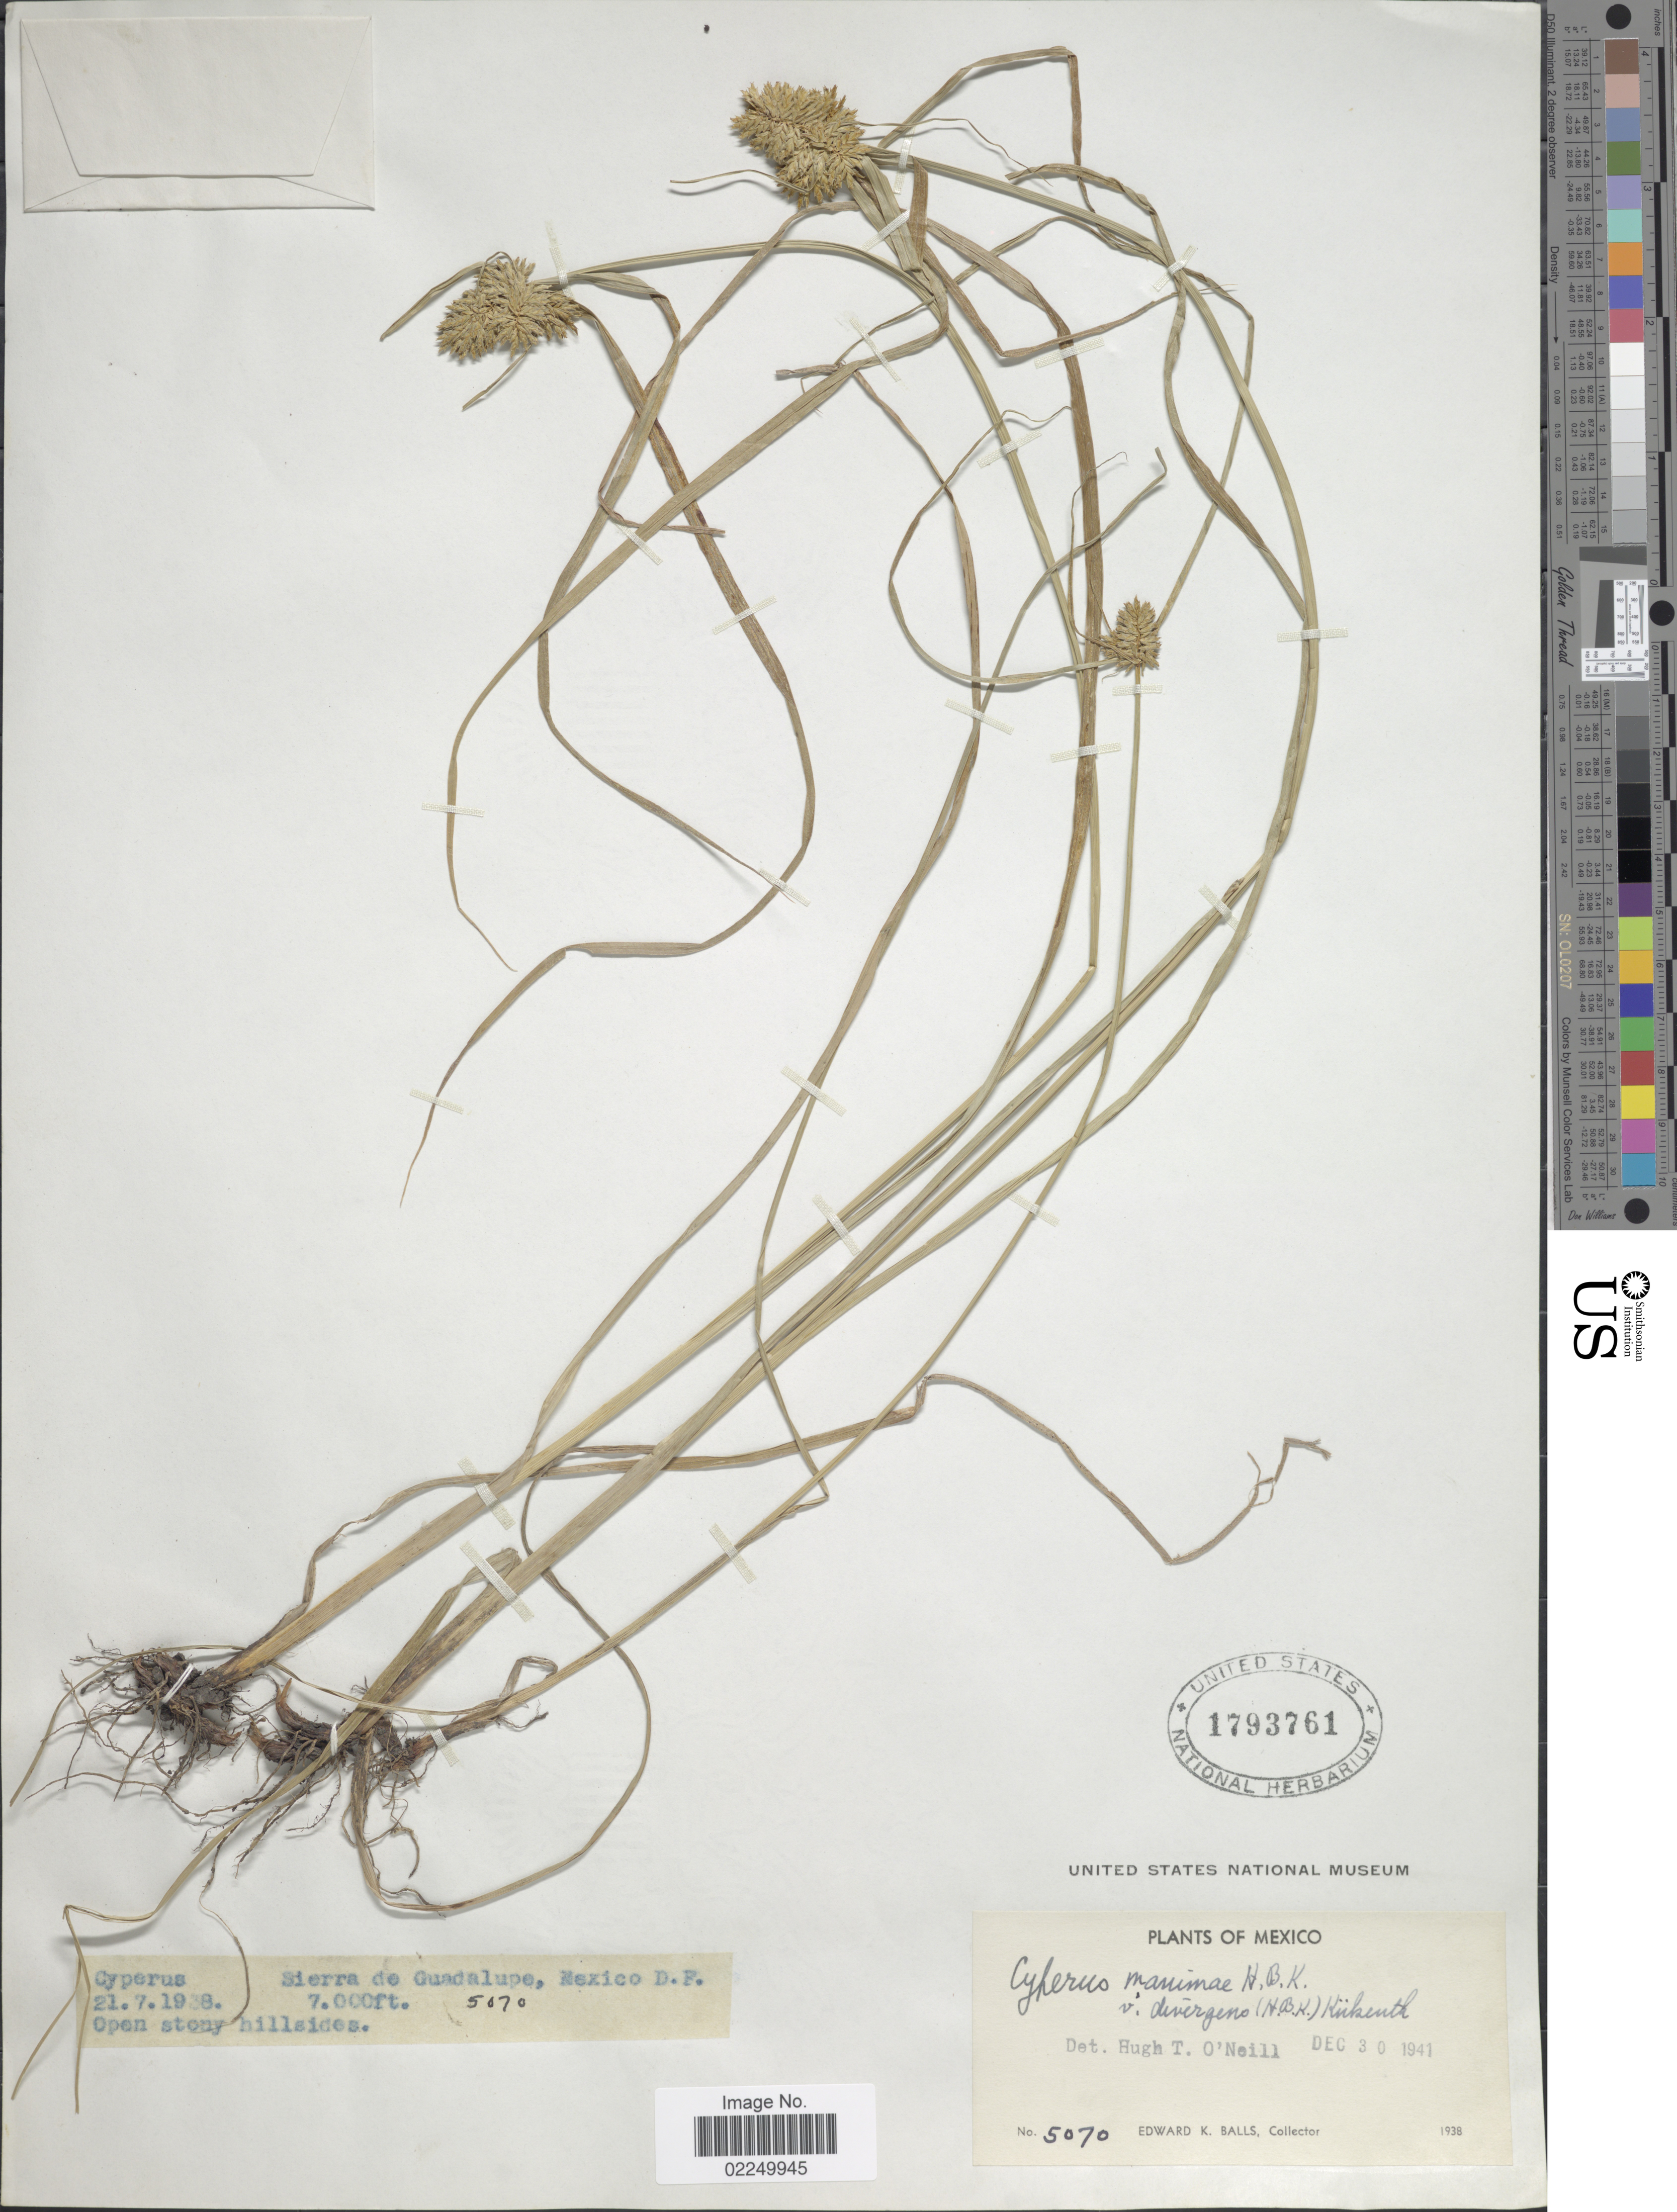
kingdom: Plantae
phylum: Tracheophyta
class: Liliopsida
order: Poales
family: Cyperaceae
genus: Cyperus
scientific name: Cyperus manimae var. divergens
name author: (Kunth) Kük.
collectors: E. K. Balls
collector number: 5070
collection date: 1938-07-21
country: Mexico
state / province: Distrito Federal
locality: Sierra de Guadelupe, open stony hillside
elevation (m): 2134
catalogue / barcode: US 1793761